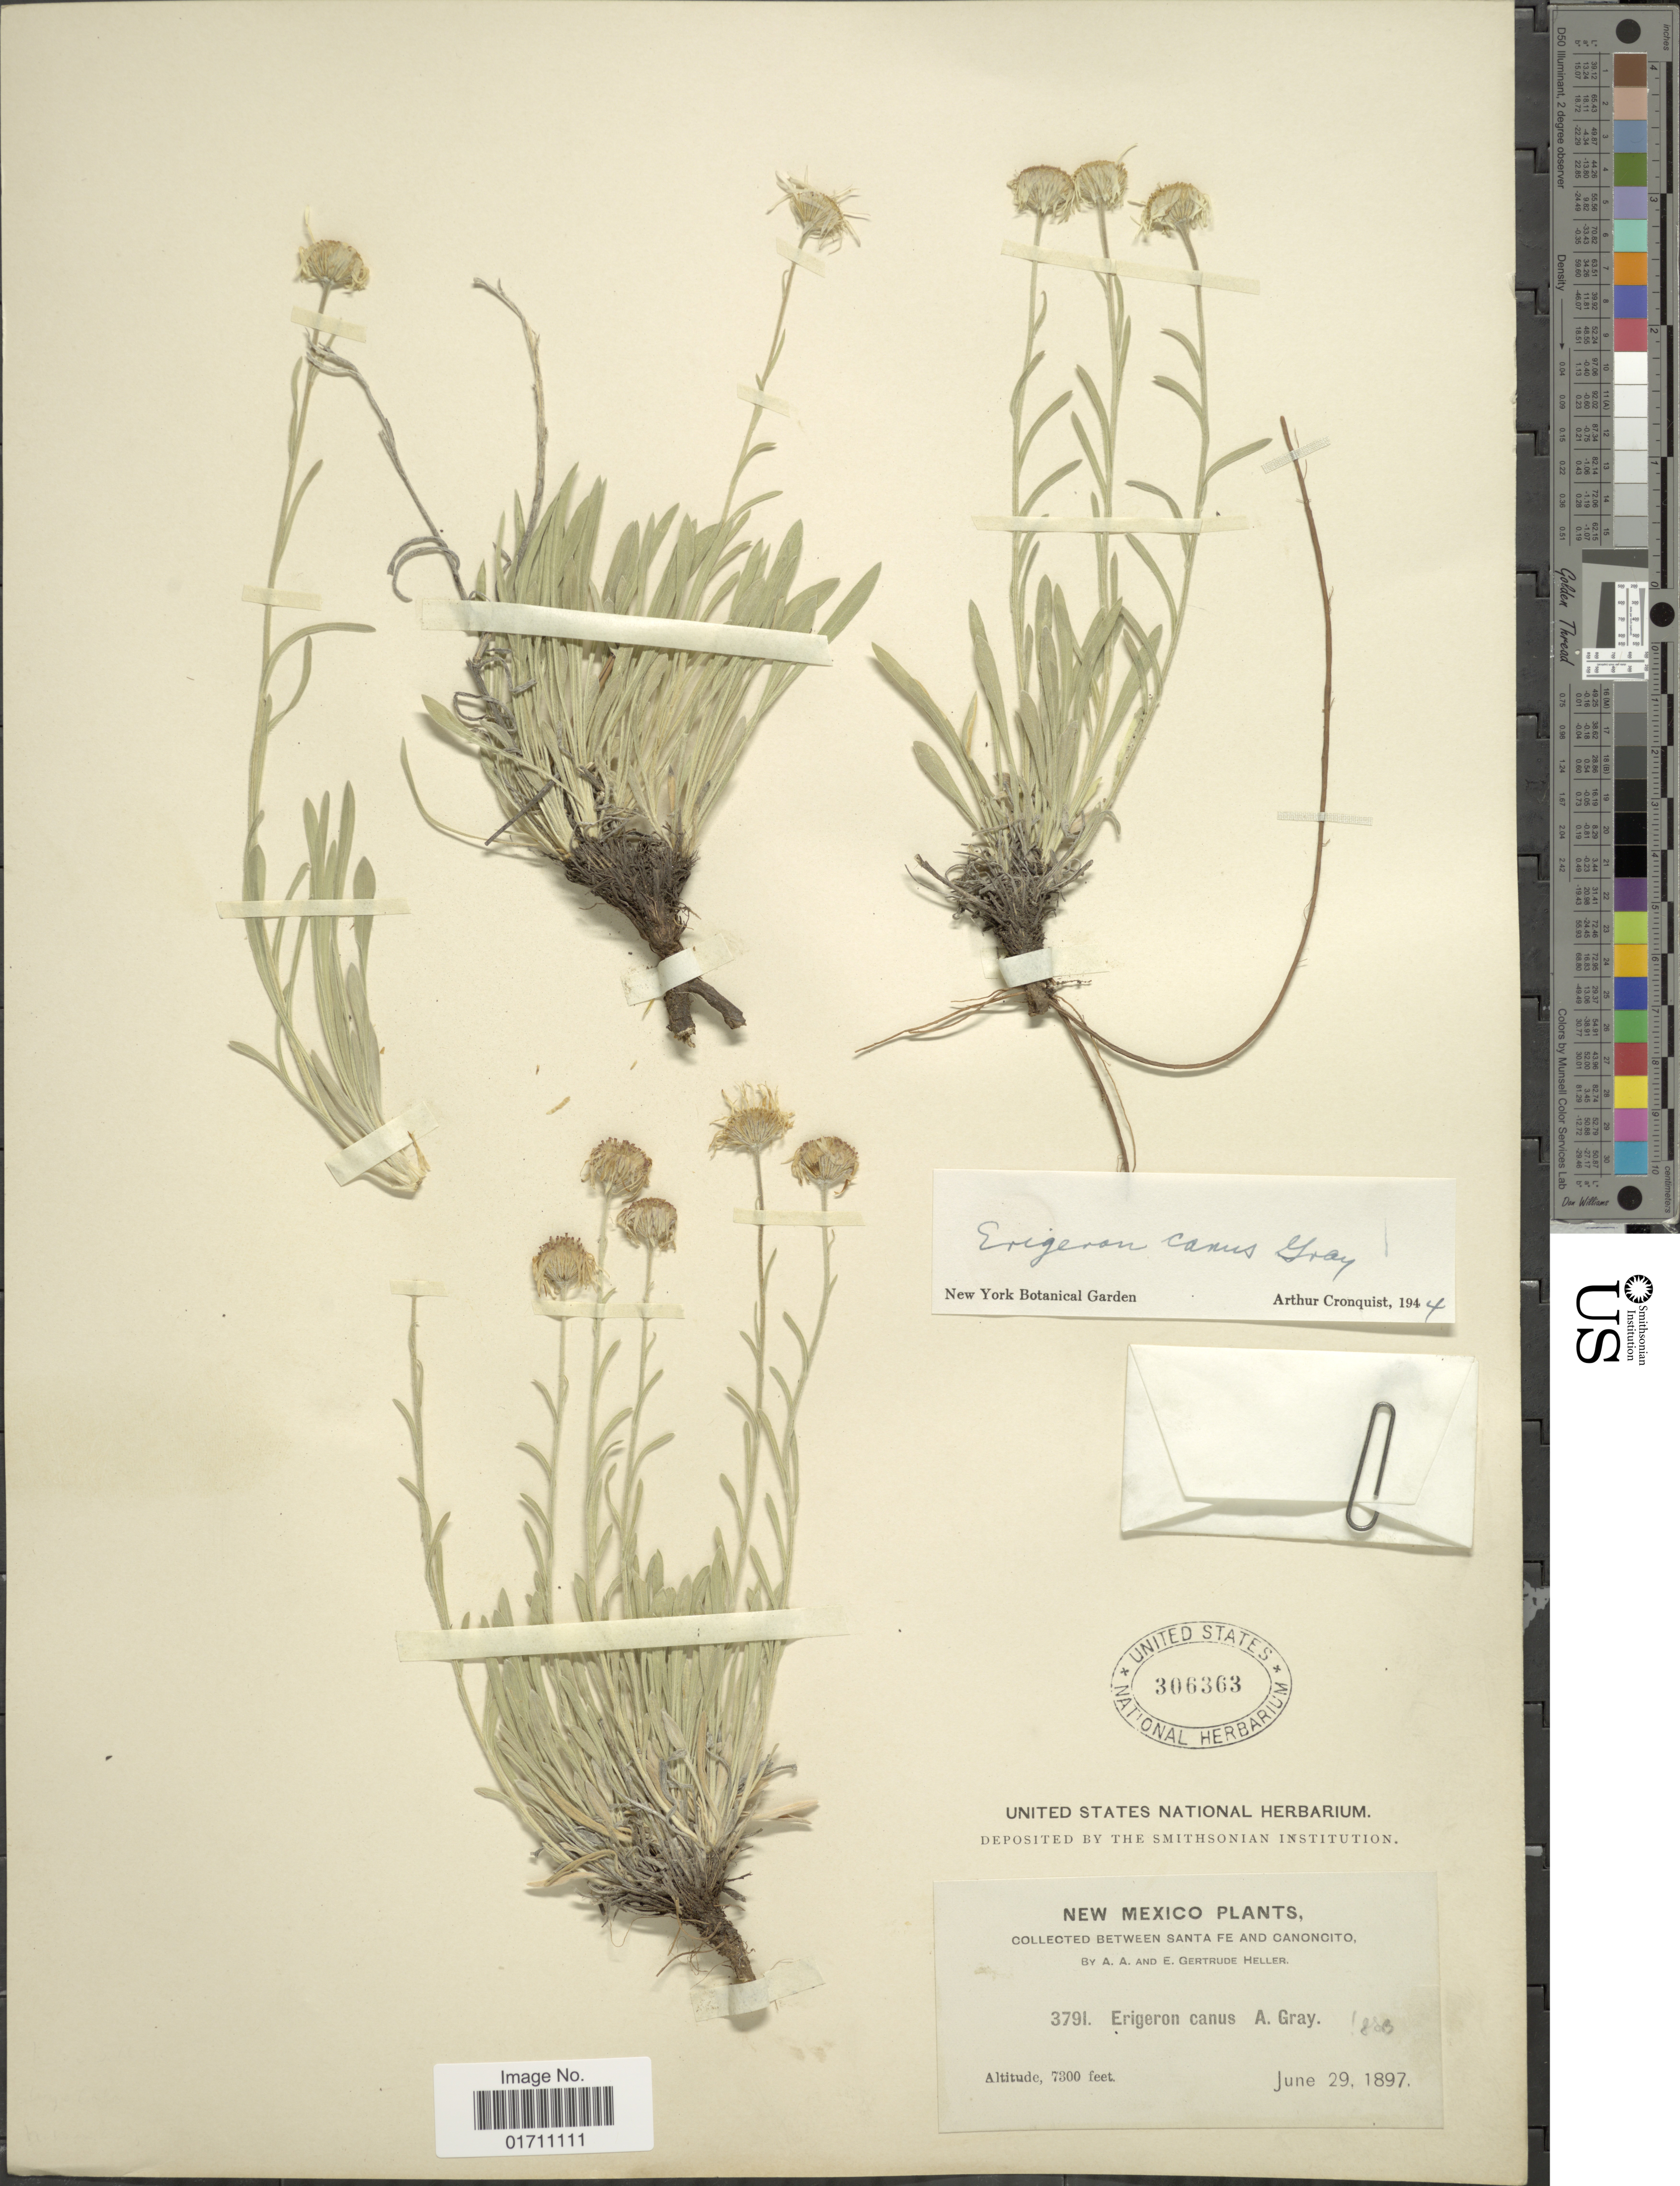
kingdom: Plantae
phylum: Tracheophyta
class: Magnoliopsida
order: Asterales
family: Asteraceae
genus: Erigeron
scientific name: Erigeron canus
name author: A. Gray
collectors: A. A. Heller & E. G. Heller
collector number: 3791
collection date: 1897-06-29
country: United States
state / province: New Mexico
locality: Between Santa Fe and Canoncito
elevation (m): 2225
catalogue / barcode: US 306363